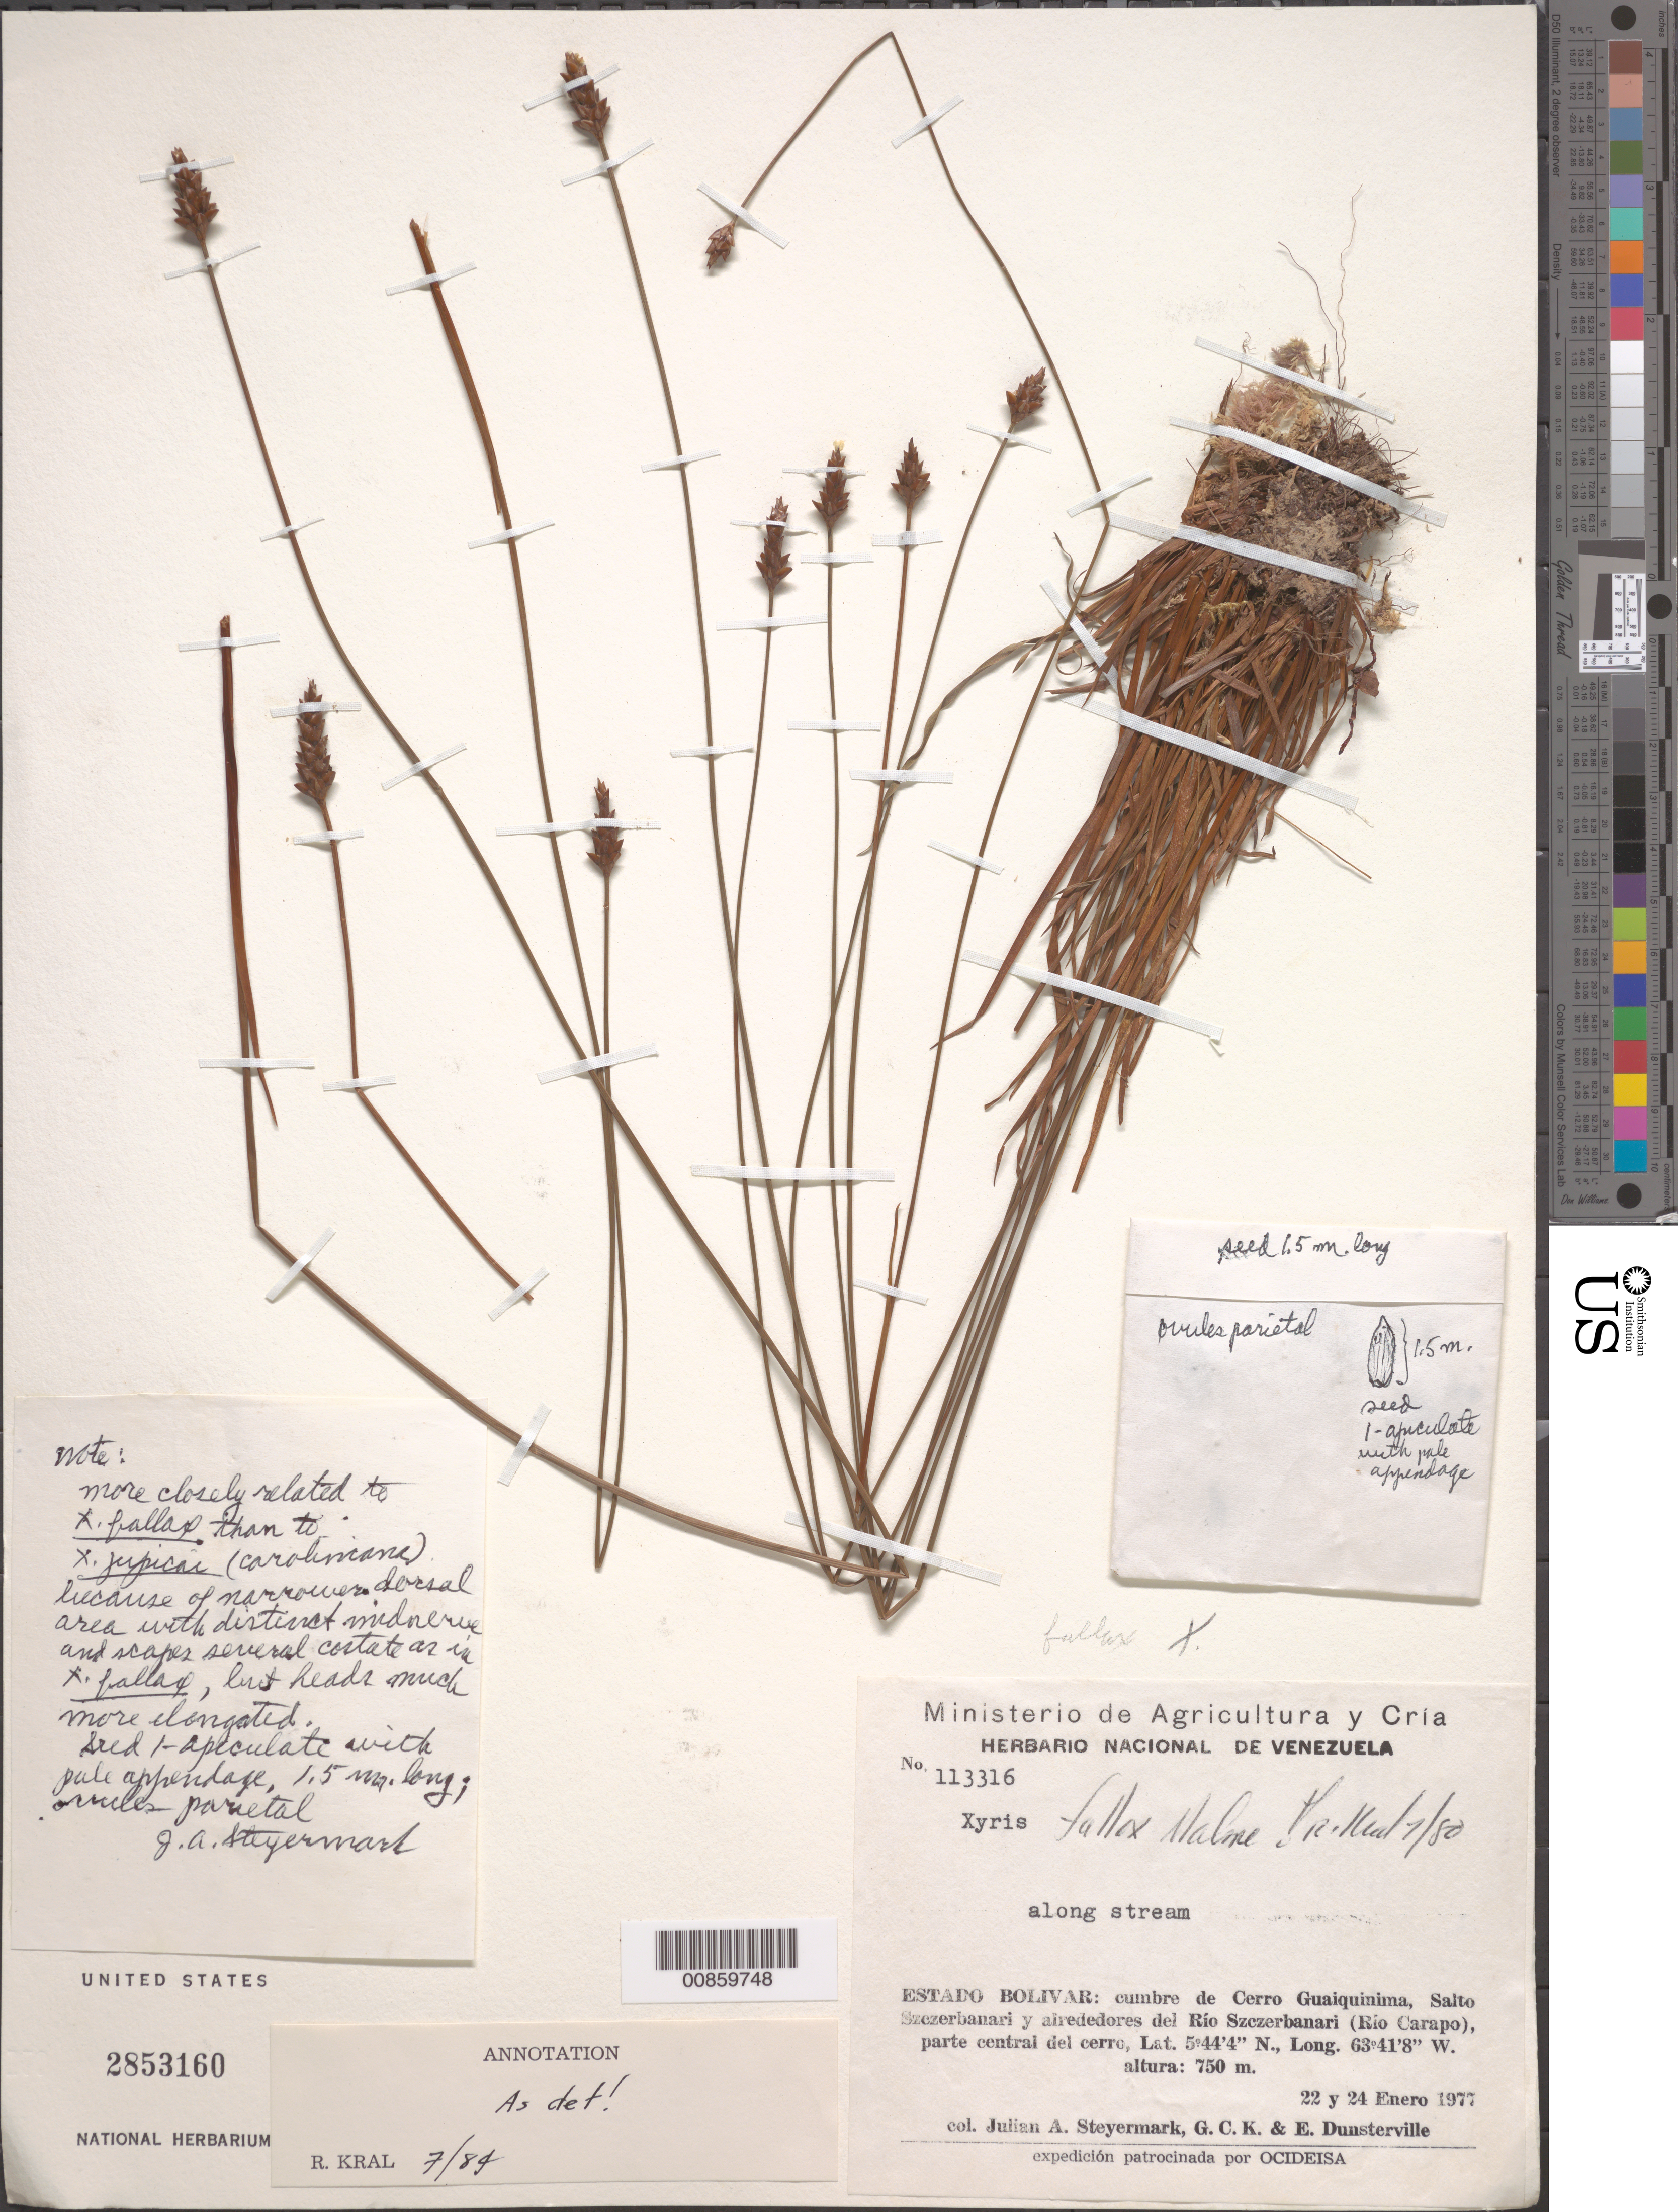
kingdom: Plantae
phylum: Tracheophyta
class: Liliopsida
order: Poales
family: Xyridaceae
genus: Xyris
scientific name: Xyris fallax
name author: Malme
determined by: Kral, Robert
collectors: J. Steyermark, G. C. K. Dunsterville & E. Dunsterville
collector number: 113316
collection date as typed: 22-Jan-77 to 24-Jan-77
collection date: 1977-01-22/1977-01-24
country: Venezuela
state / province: Bolívar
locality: Cerro Guaiquinima, Salto Szczerbanari y alrededores del Río Szcerbanari (Río Carapo), parte centro del cerro.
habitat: Along stream.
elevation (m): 750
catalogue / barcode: US 2853160